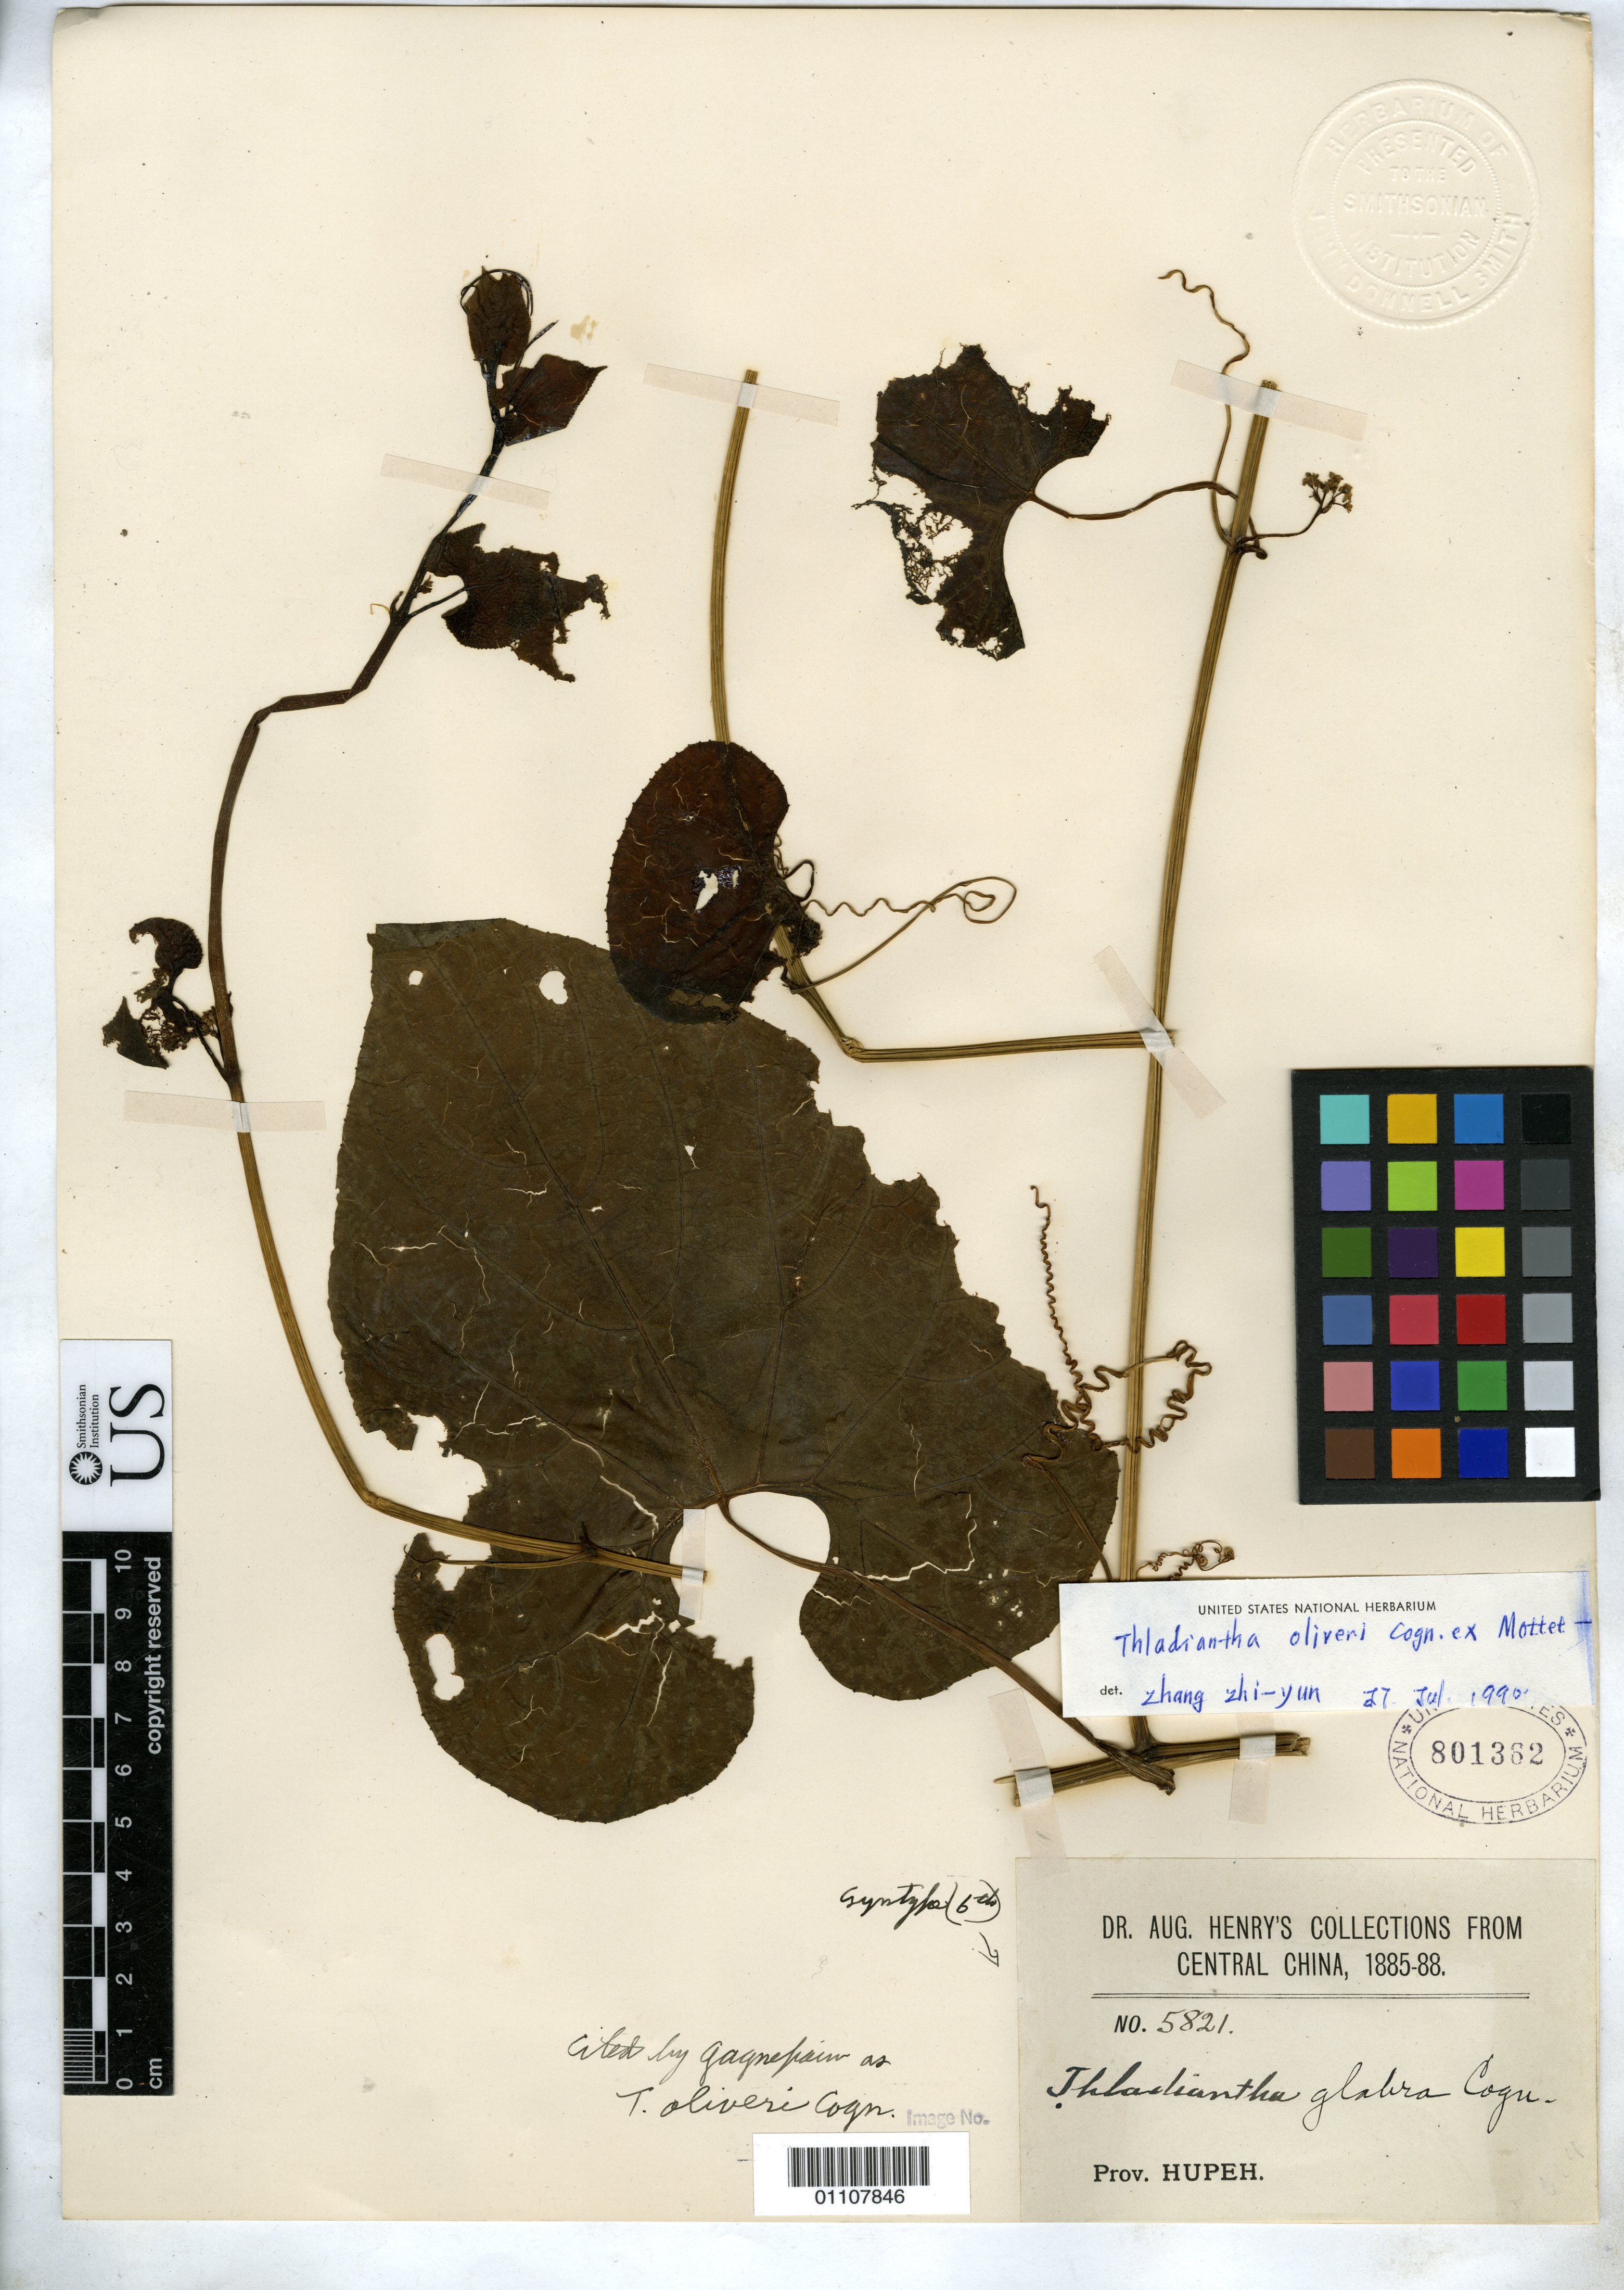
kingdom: Plantae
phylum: Tracheophyta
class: Magnoliopsida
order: Cucurbitales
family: Cucurbitaceae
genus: Thladiantha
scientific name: Thladiantha glabra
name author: Cogn. in Engl.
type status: Isosyntype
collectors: A. Henry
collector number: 5821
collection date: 1885/1888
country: China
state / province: Hubei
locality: Prov. Hupeh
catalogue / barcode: US 801362